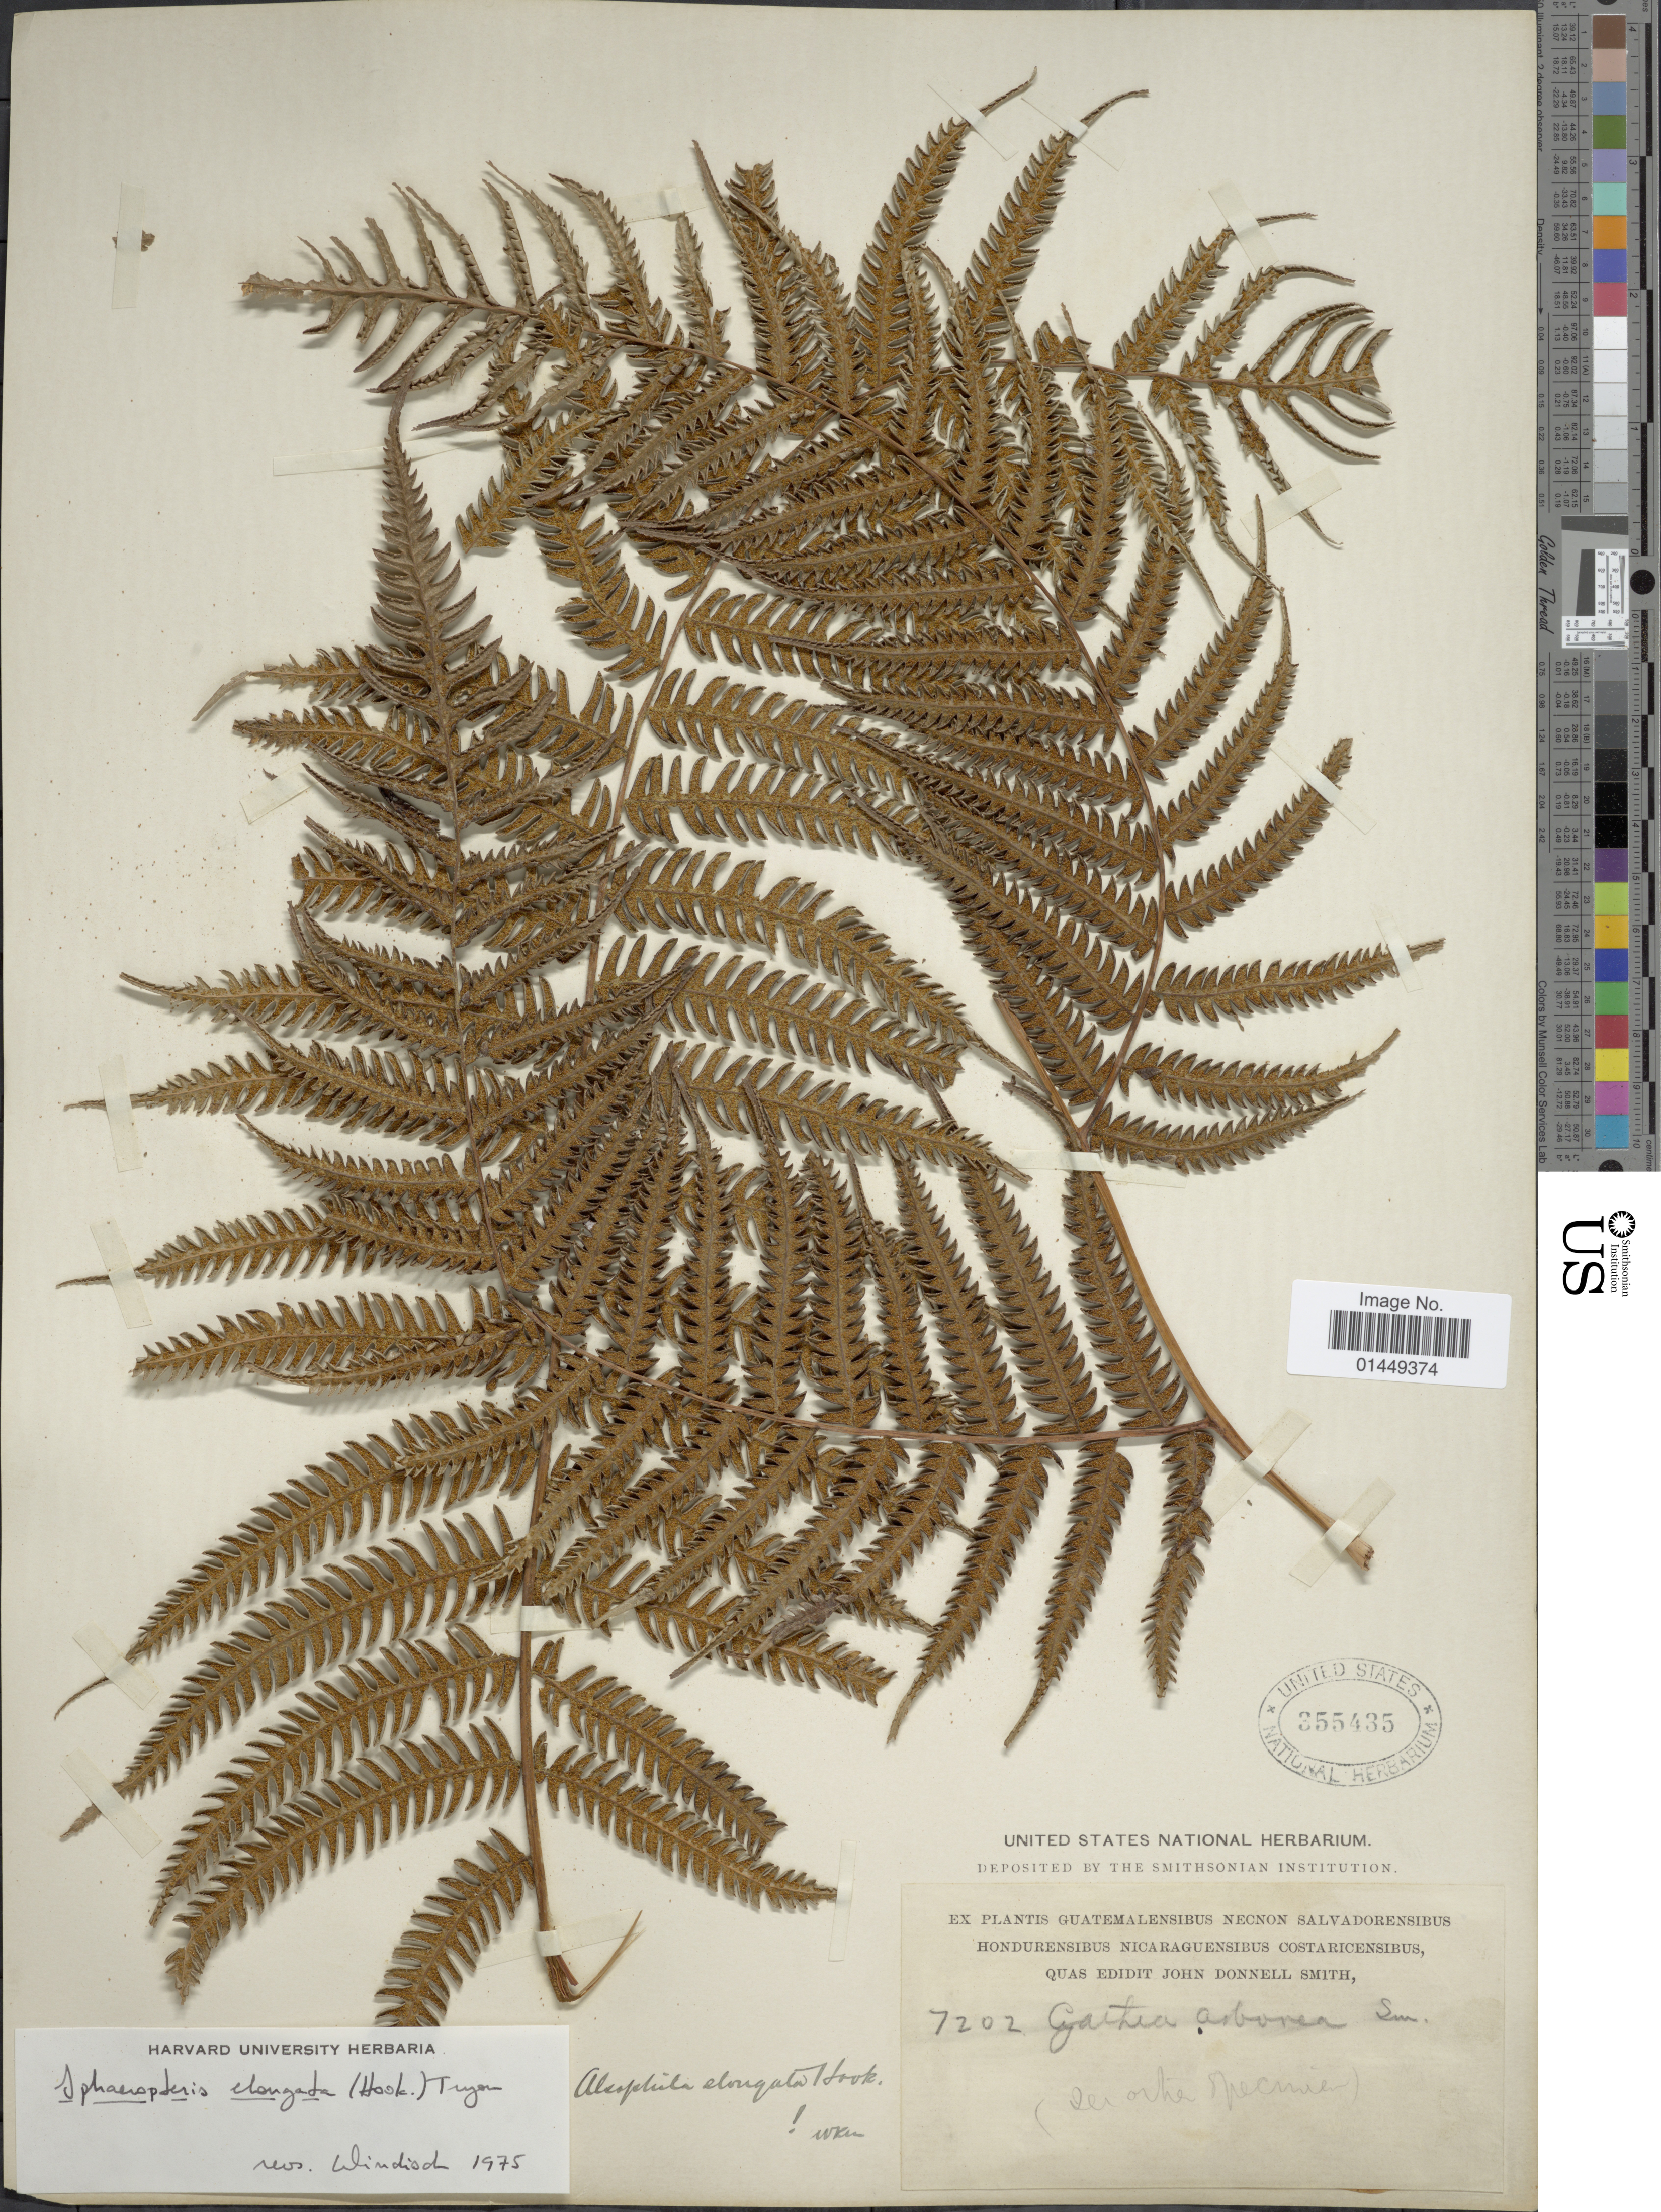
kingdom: Plantae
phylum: Tracheophyta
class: Polypodiopsida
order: Cyatheales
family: Cyatheaceae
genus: Cyathea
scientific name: Cyathea poeppigii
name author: (Hook.) Domin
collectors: J. Donnell Smith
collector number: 7202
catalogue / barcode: US 355435